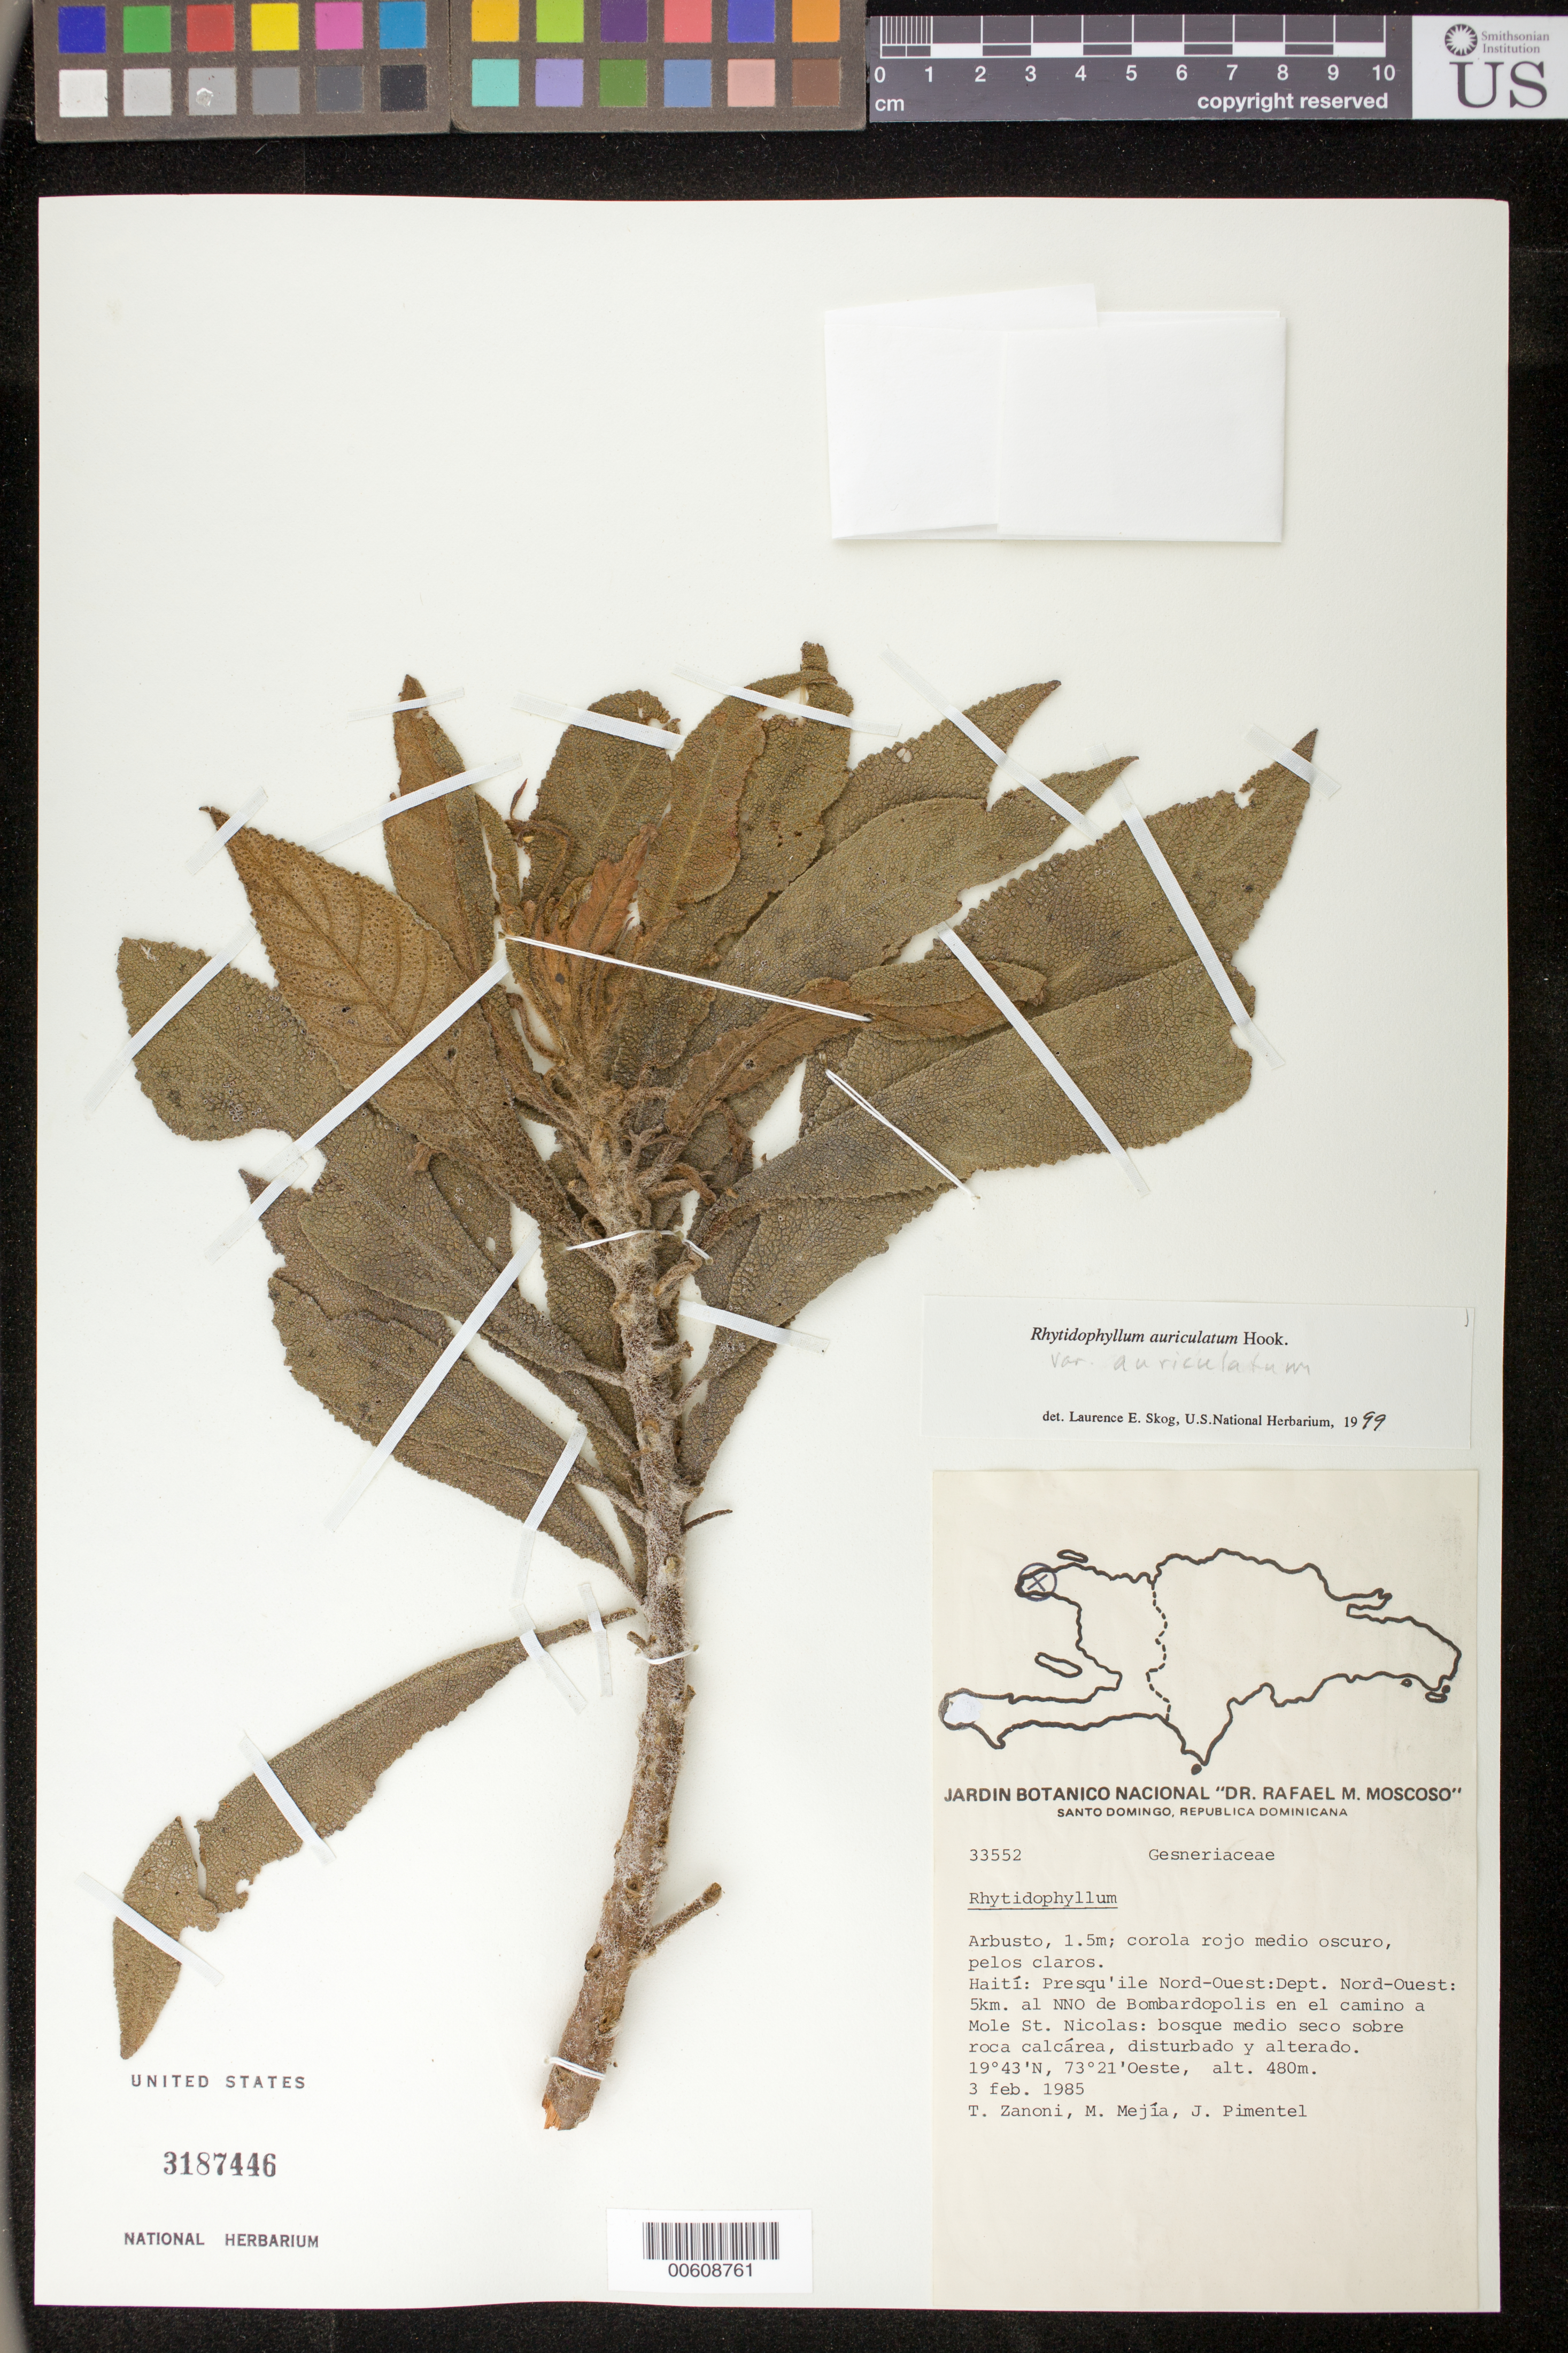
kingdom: Plantae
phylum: Tracheophyta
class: Magnoliopsida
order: Lamiales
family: Gesneriaceae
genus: Rhytidophyllum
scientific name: Rhytidophyllum auriculatum var. angustatum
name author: Urb.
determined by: Skog, Laurence E.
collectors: T. A. Zanoni, M. Mejia & J. Pimentel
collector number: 33552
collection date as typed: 03 Feb 1985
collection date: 1985-02-03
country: Haiti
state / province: Nord-Ouest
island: Hispaniola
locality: Presqu'ile Nord-Ouest: 5 km al NNW de Bombardopolis en el camino a Mole St. Nicolas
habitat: Bosque medio seco sobre roca calcárea, disturbado y alterado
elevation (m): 480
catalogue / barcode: US 3187446